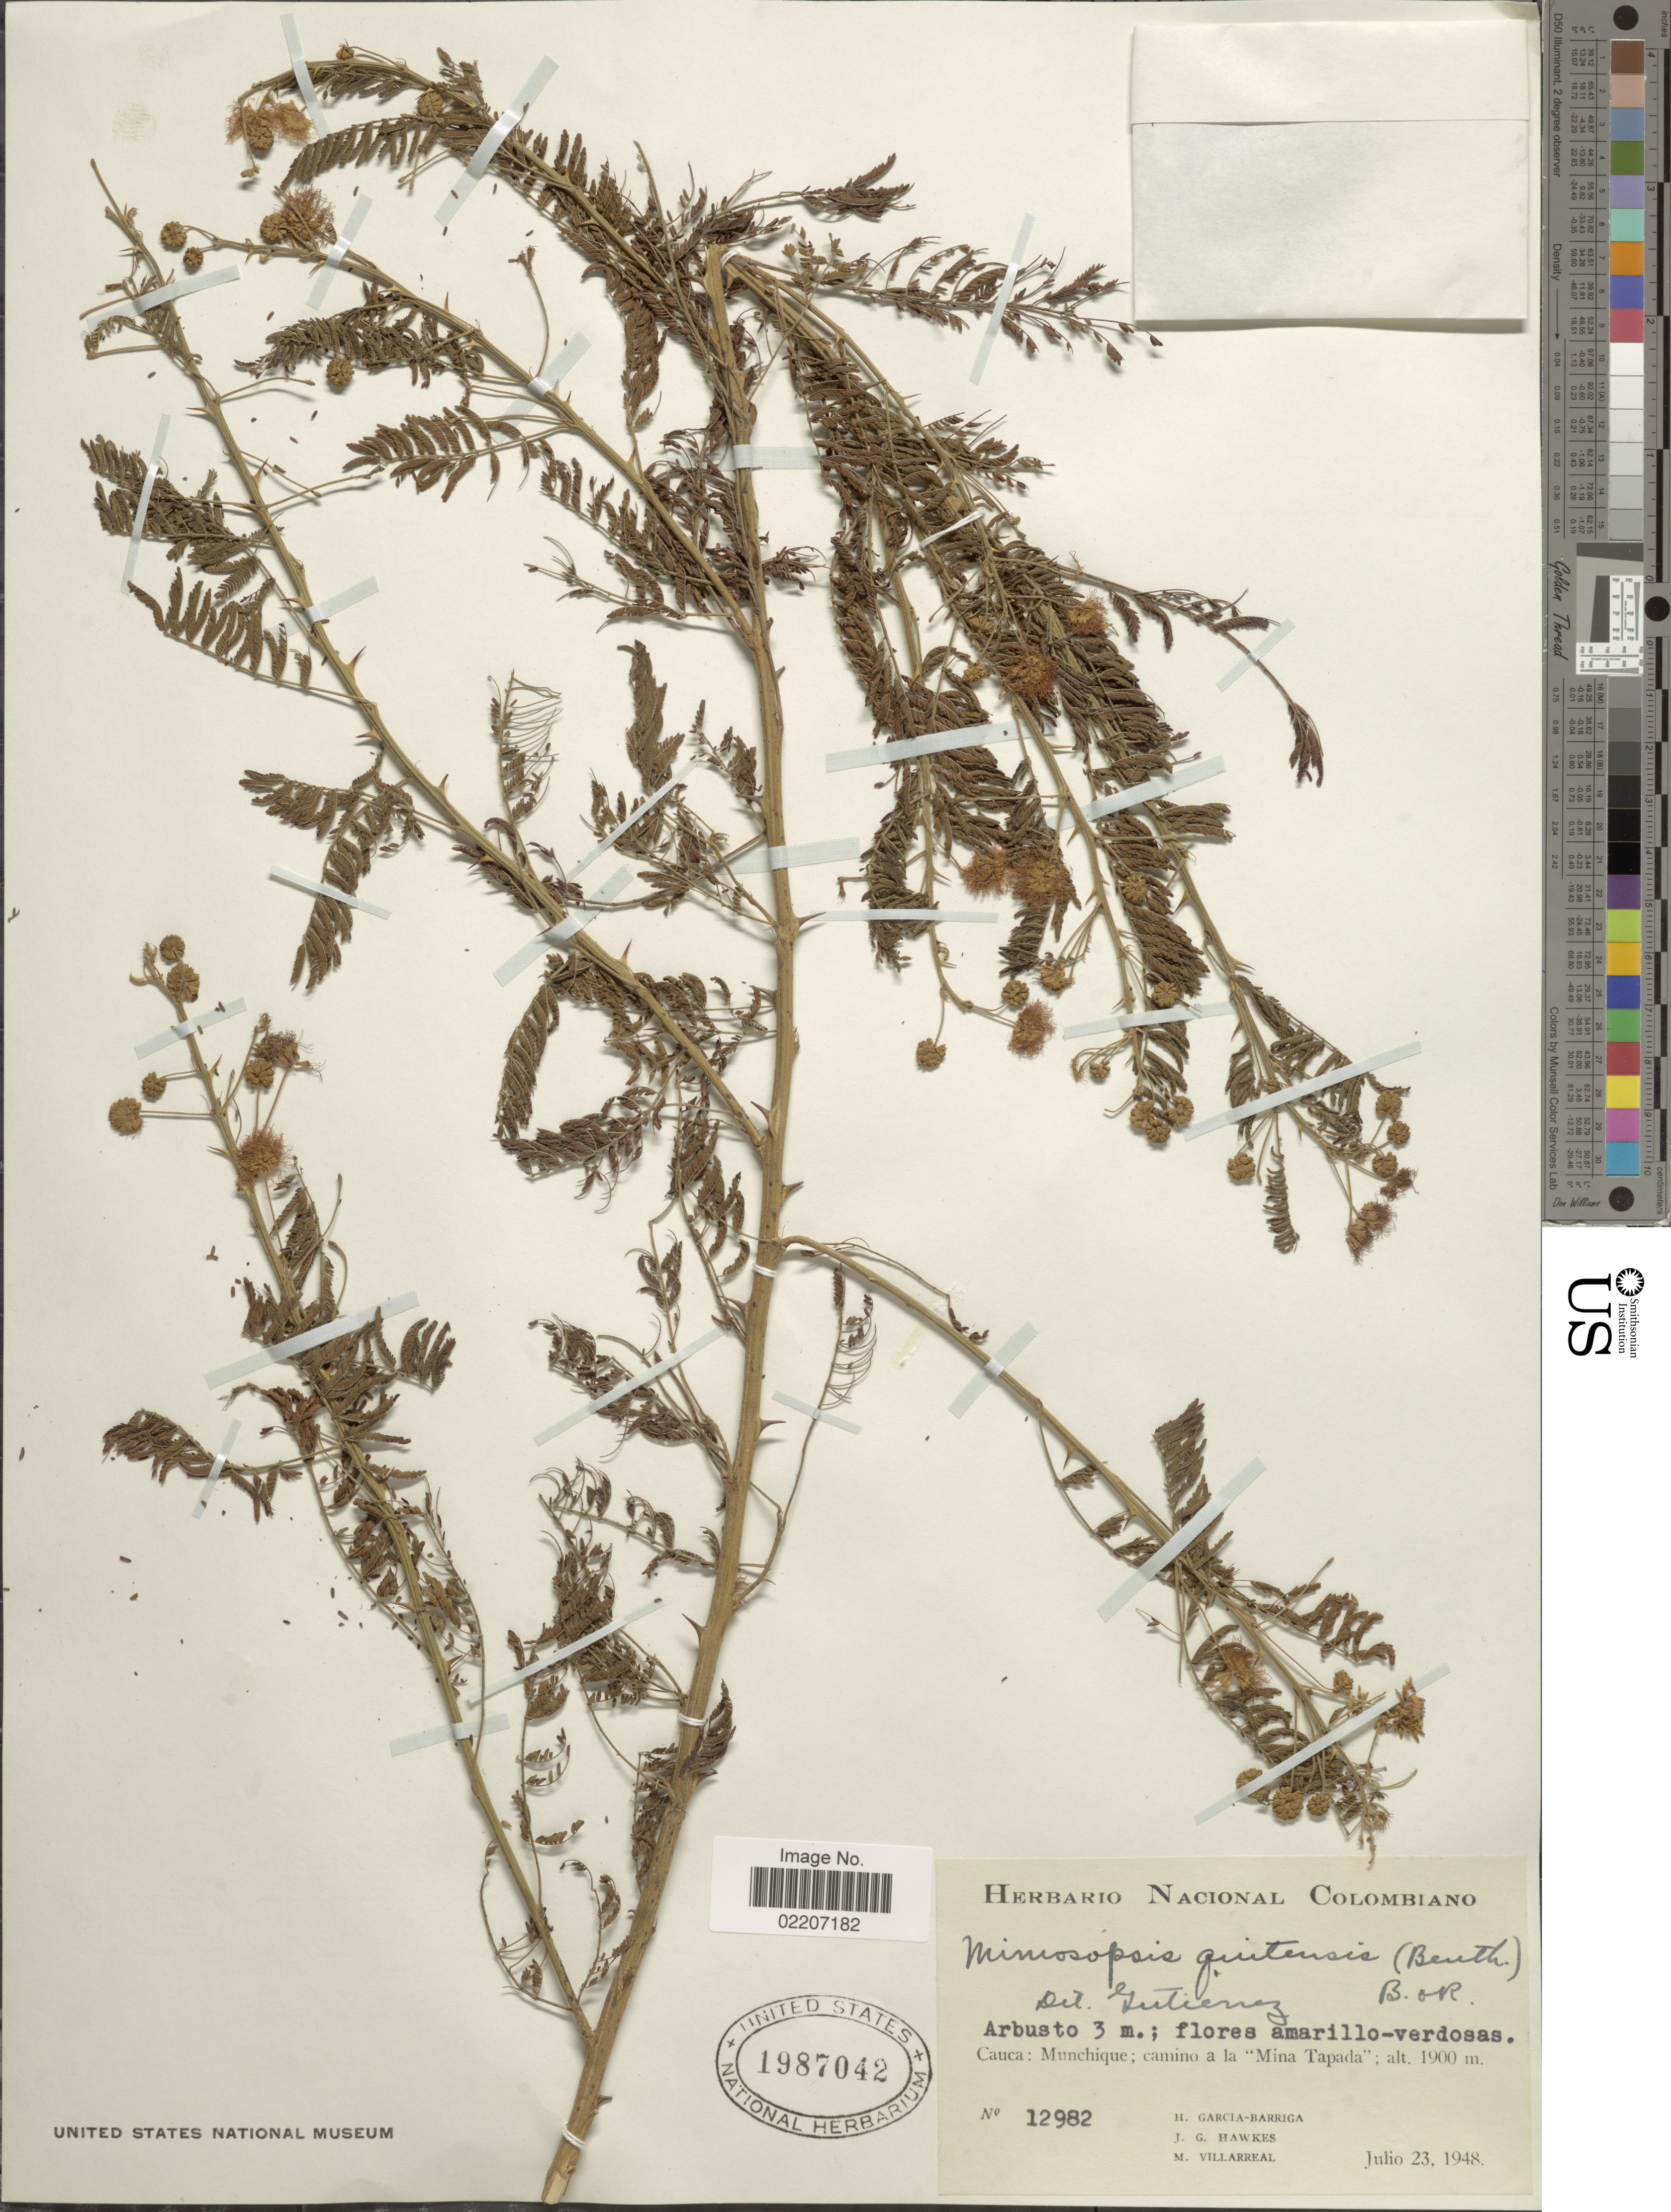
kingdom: Plantae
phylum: Tracheophyta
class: Magnoliopsida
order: Fabales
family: Fabaceae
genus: Mimosa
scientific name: Mimosa quitensis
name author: Benth.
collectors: H. García Barriga, J. Hawkes & M. Villarreal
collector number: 12982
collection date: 1948-07-23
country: Colombia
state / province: Cauca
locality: Cauca: Munchique: camino a la "Mina Tapada"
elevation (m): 1900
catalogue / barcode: US 1987042